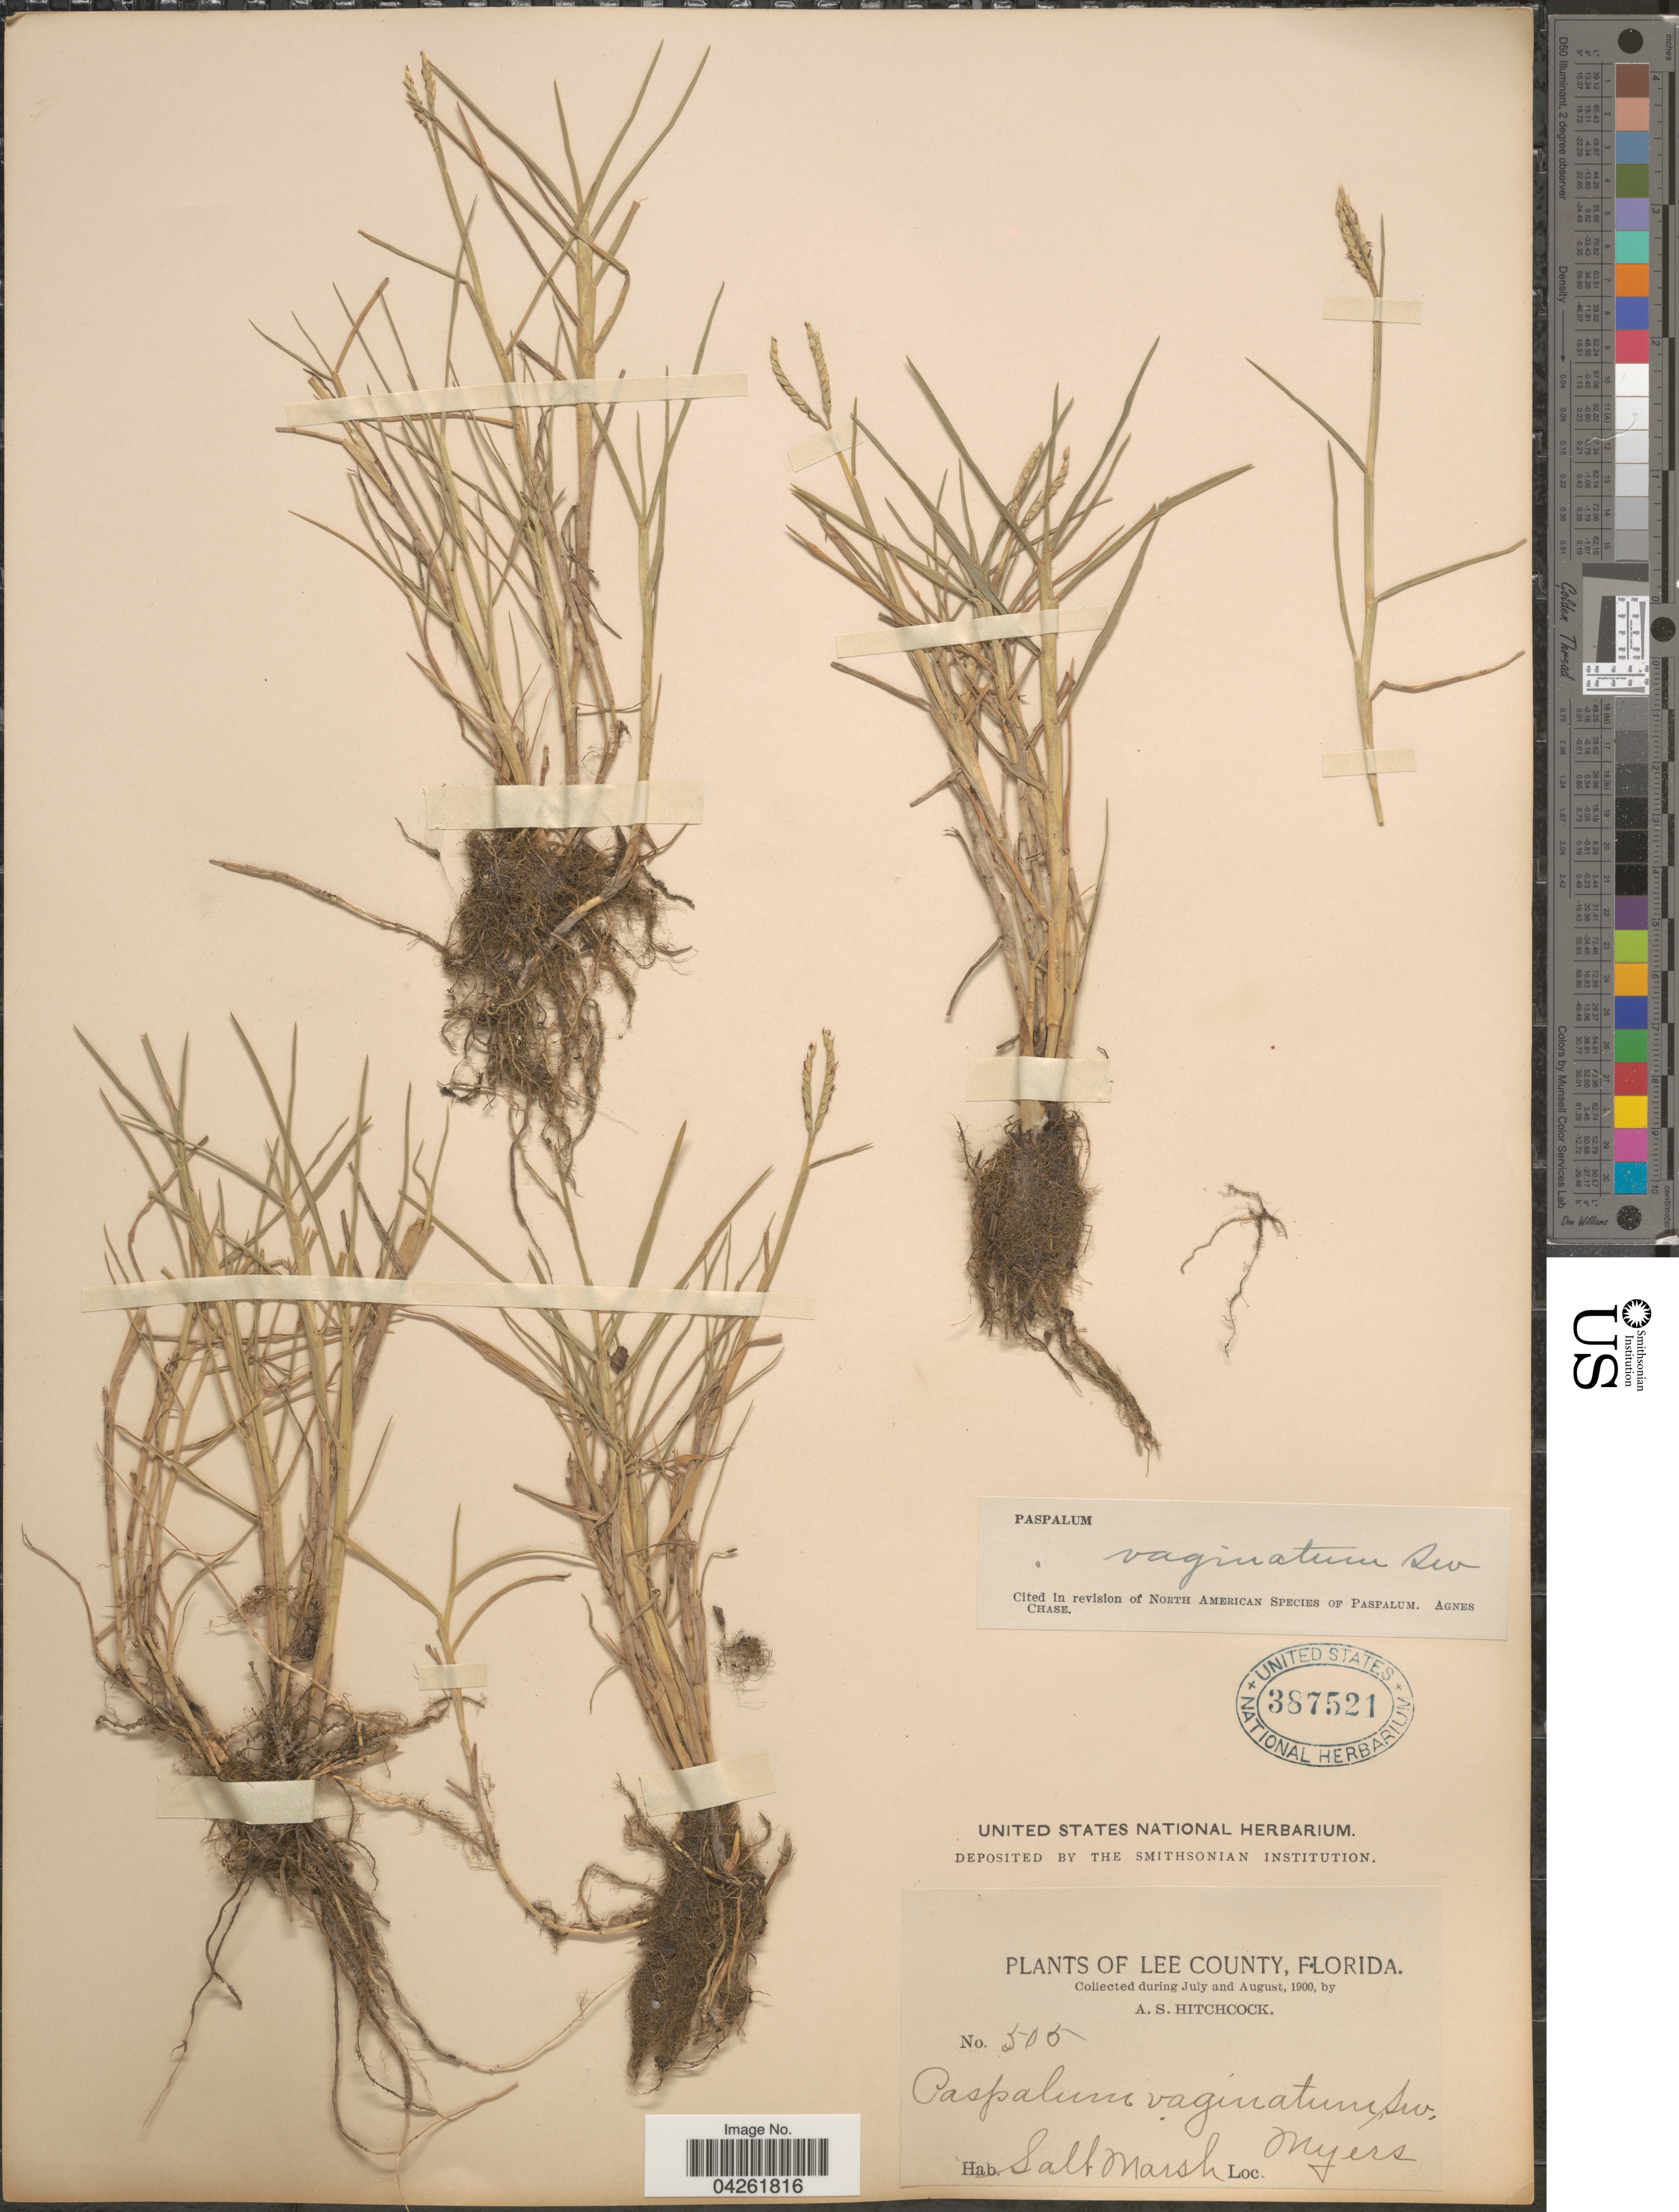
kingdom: Plantae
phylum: Tracheophyta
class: Liliopsida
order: Poales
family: Poaceae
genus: Paspalum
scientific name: Paspalum distichum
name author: L.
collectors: A. S. Hitchcock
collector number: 505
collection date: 1900-07/1900-08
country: United States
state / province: Florida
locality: Lee County. Myers.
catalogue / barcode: US 387521